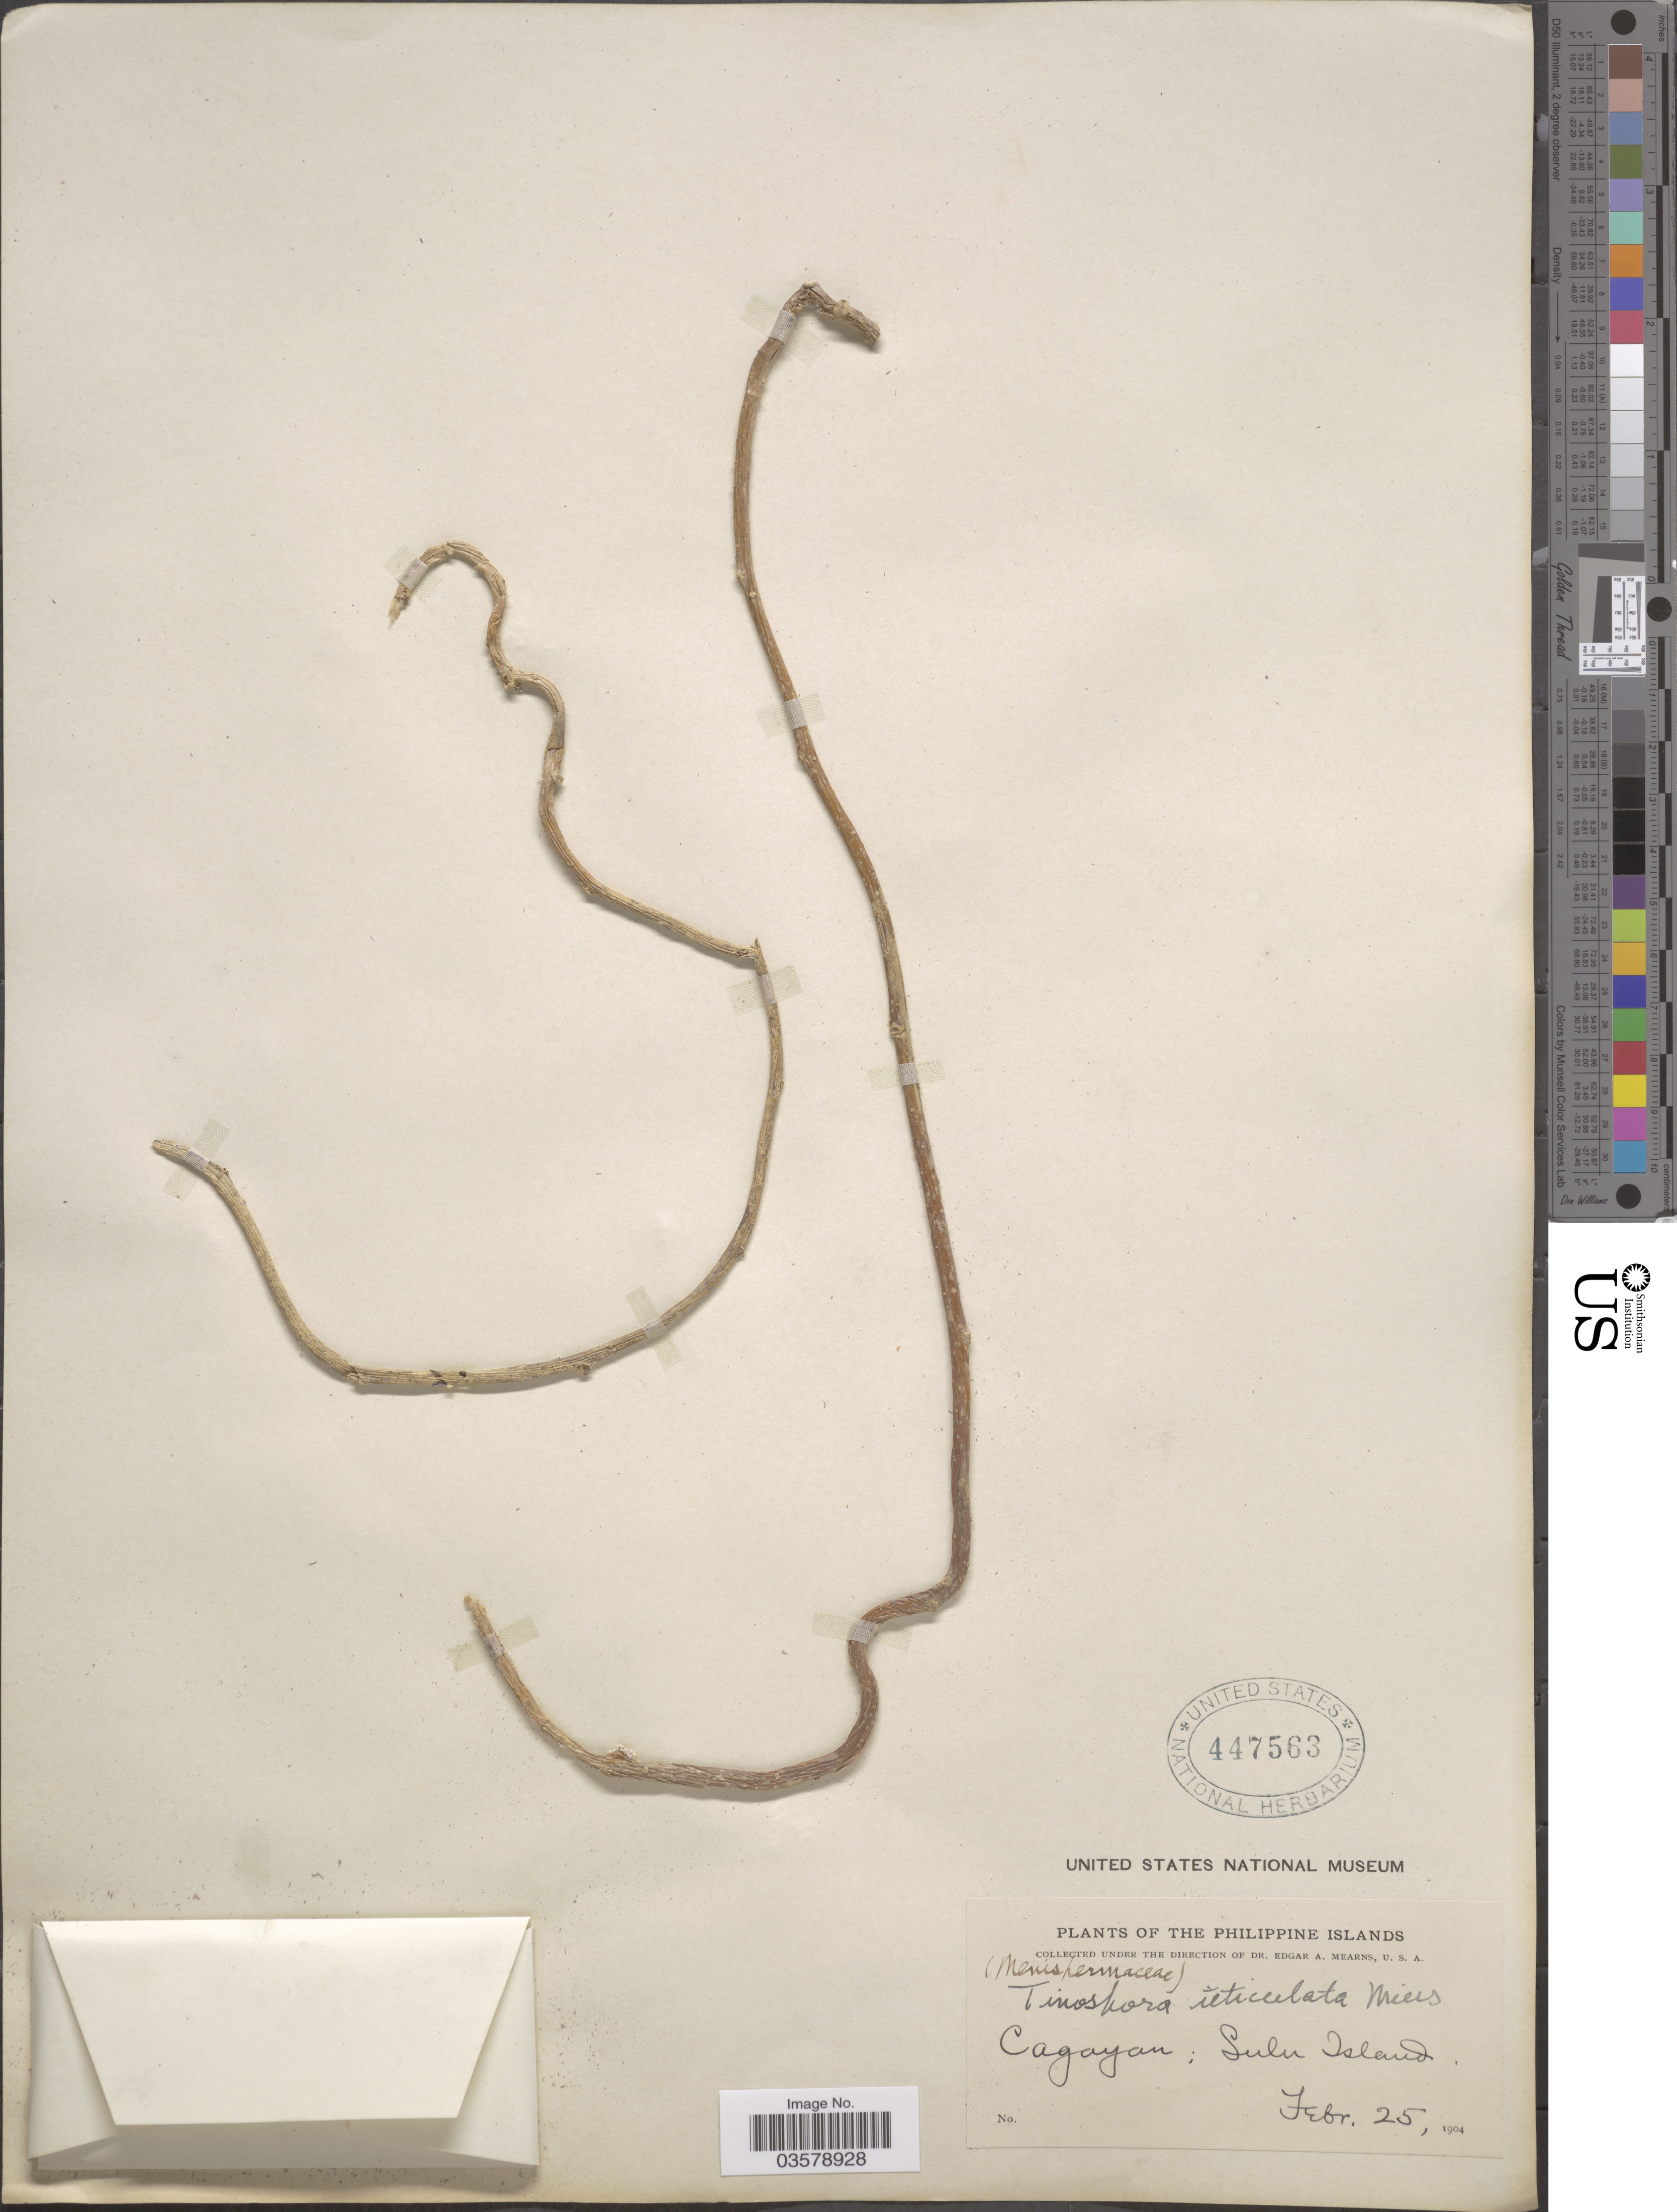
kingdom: Plantae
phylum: Tracheophyta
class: Magnoliopsida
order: Ranunculales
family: Menispermaceae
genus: Tinospora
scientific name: Tinospora glabra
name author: (Burm. f.) Merr.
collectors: E. A. Mearns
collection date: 1904-02-25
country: Philippines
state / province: Muslim Mindanao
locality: The Philippine Islands. Cagayan; Sulu Island.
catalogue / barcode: US 447563